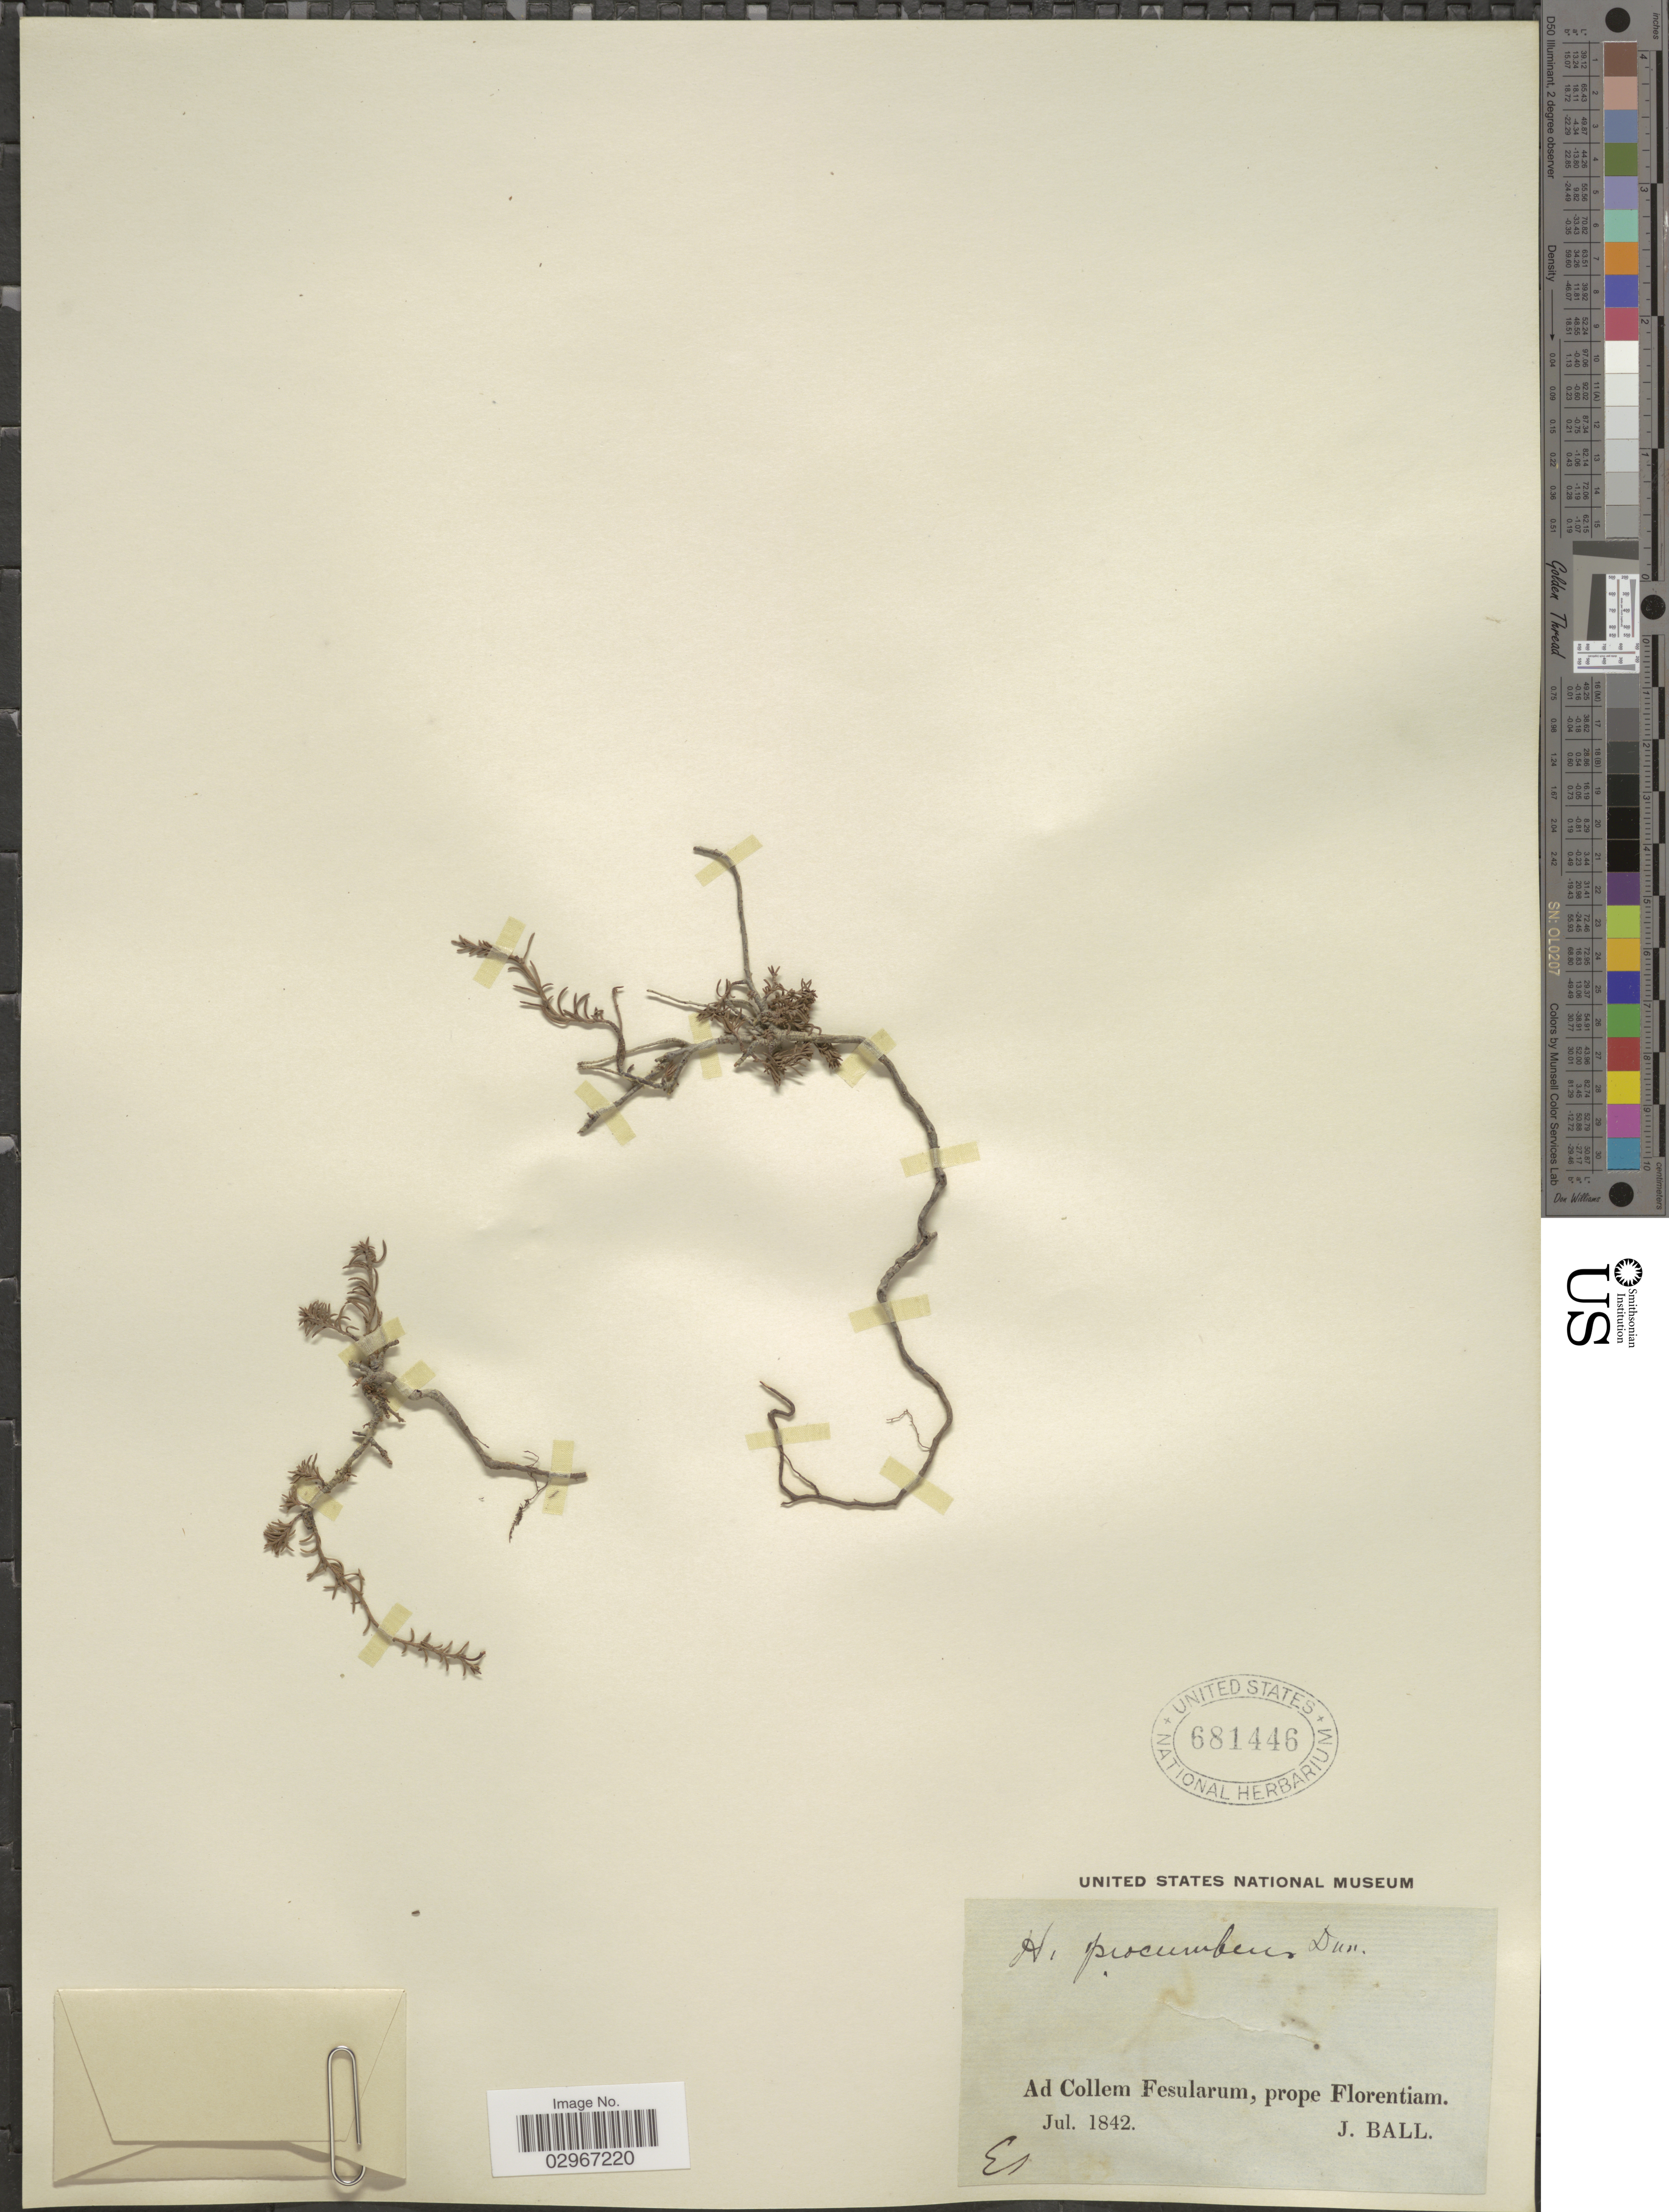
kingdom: Plantae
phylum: Tracheophyta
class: Magnoliopsida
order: Malvales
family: Cistaceae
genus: Helianthemum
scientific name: Helianthemum procumbens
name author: Dunal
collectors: J. Ball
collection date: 1842-07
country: Italy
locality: Ad Collem Fesularum, prope Florentiam.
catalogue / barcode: US 681446